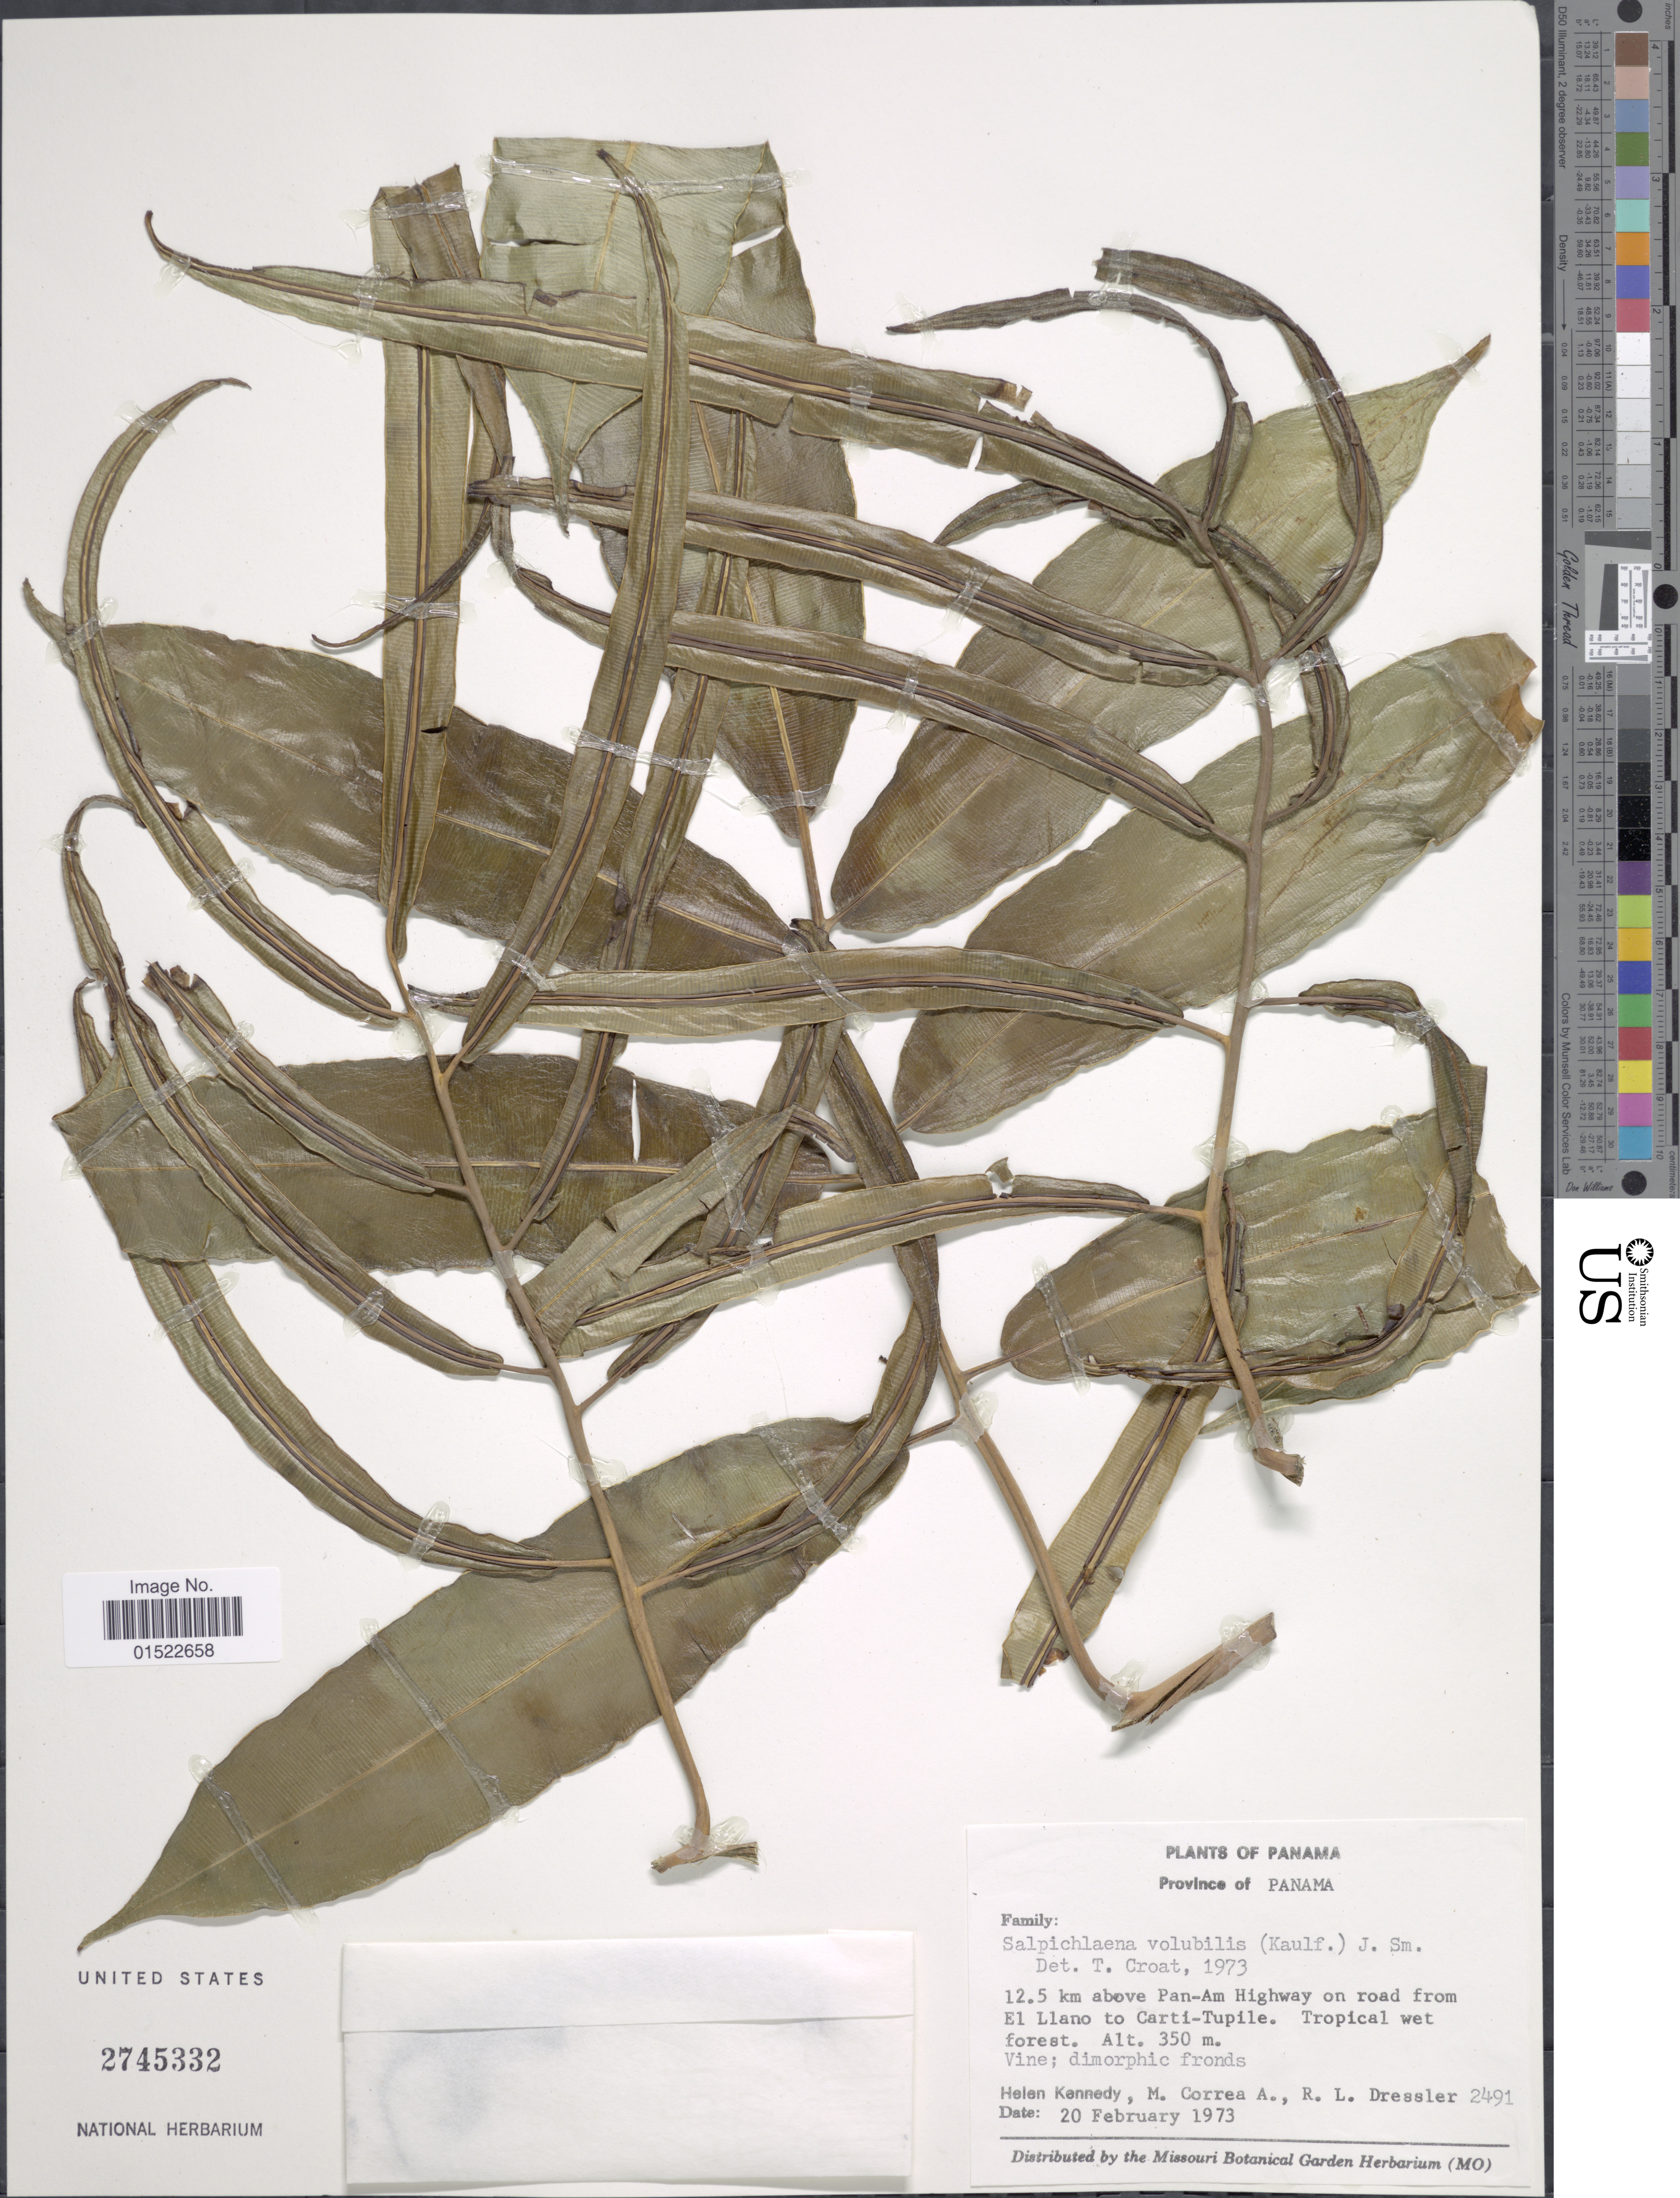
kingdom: Plantae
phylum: Tracheophyta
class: Polypodiopsida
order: Polypodiales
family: Blechnaceae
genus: Salpichlaena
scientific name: Salpichlaena volubilis subsp. volubilis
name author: (Kaulf.) J. Sm.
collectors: H. Kennedy, M. D. Corrêa-A. & R. Dressler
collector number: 2491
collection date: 1973-02-20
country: Panama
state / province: Panamá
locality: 12.5 km above Pan-Am Highway on road from El Llano to Carti-Tupile, Tropical wet forest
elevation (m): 350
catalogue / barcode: US 2745332